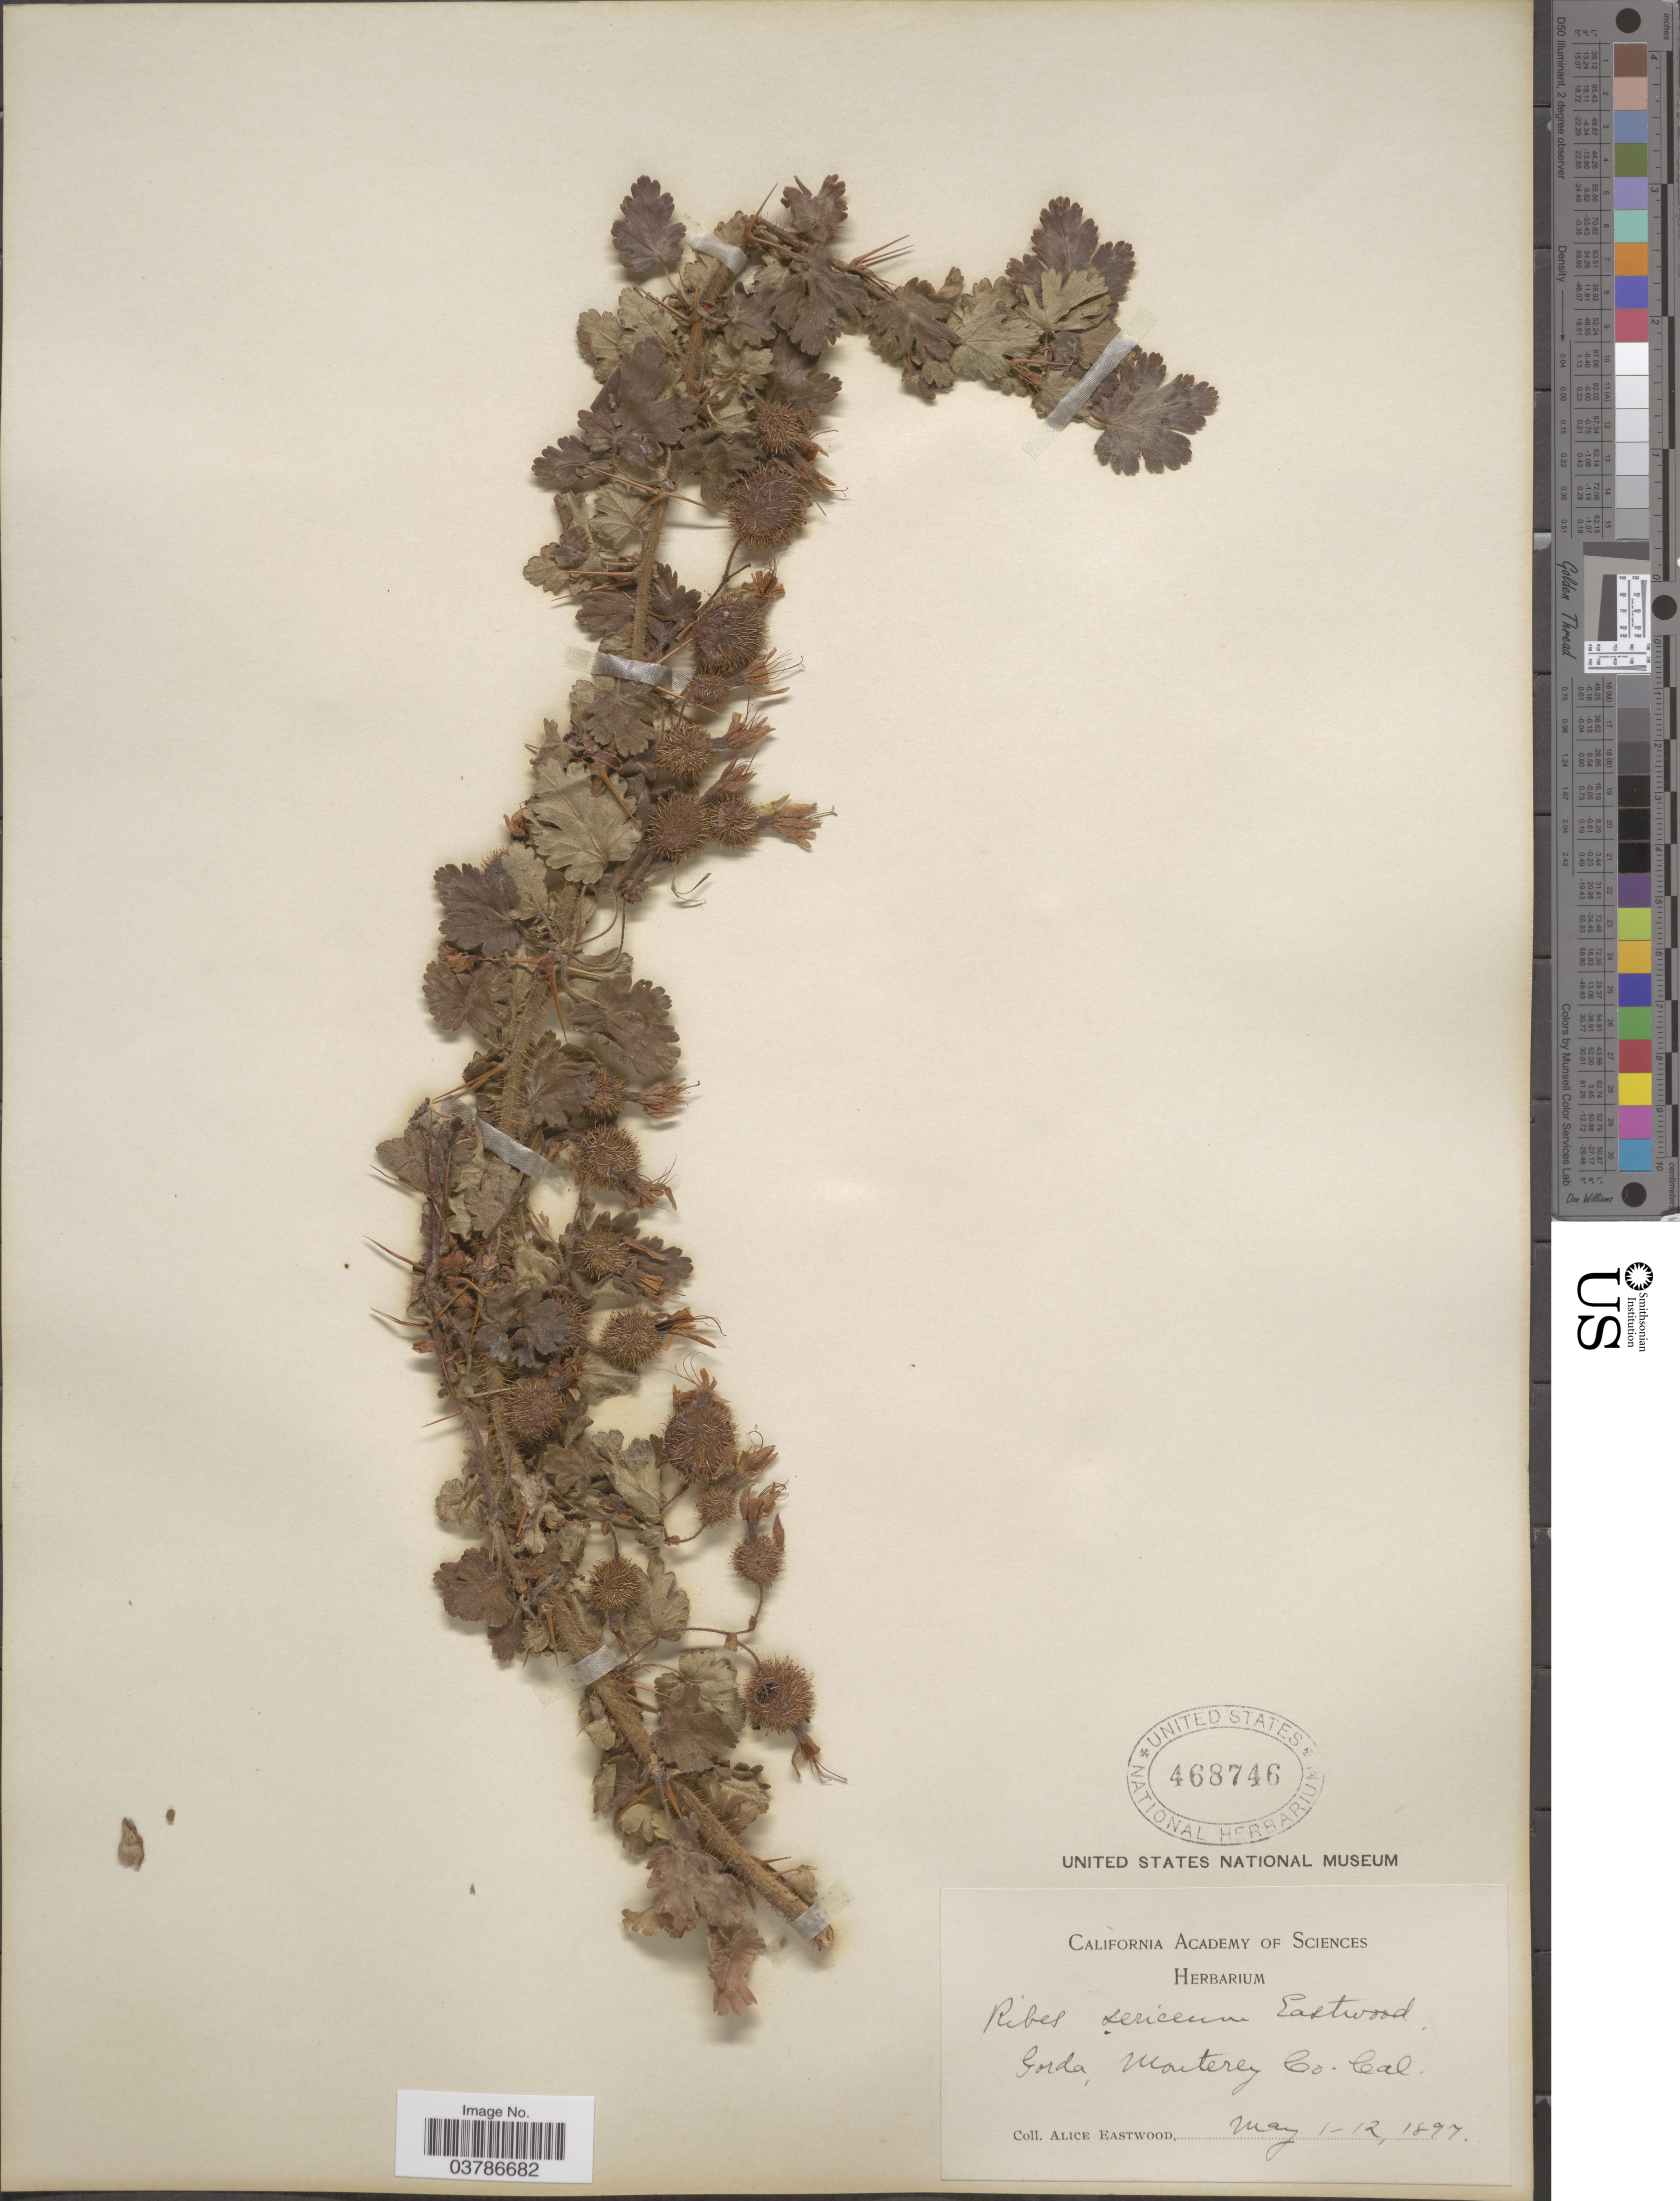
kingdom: Plantae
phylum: Tracheophyta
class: Magnoliopsida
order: Saxifragales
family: Grossulariaceae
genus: Ribes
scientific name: Ribes sericeum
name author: Eastw.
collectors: A. Eastwood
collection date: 1897-05-01/1897-05-12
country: United States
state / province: California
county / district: Monterey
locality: Gorda, Monterey Co.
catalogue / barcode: US 468746